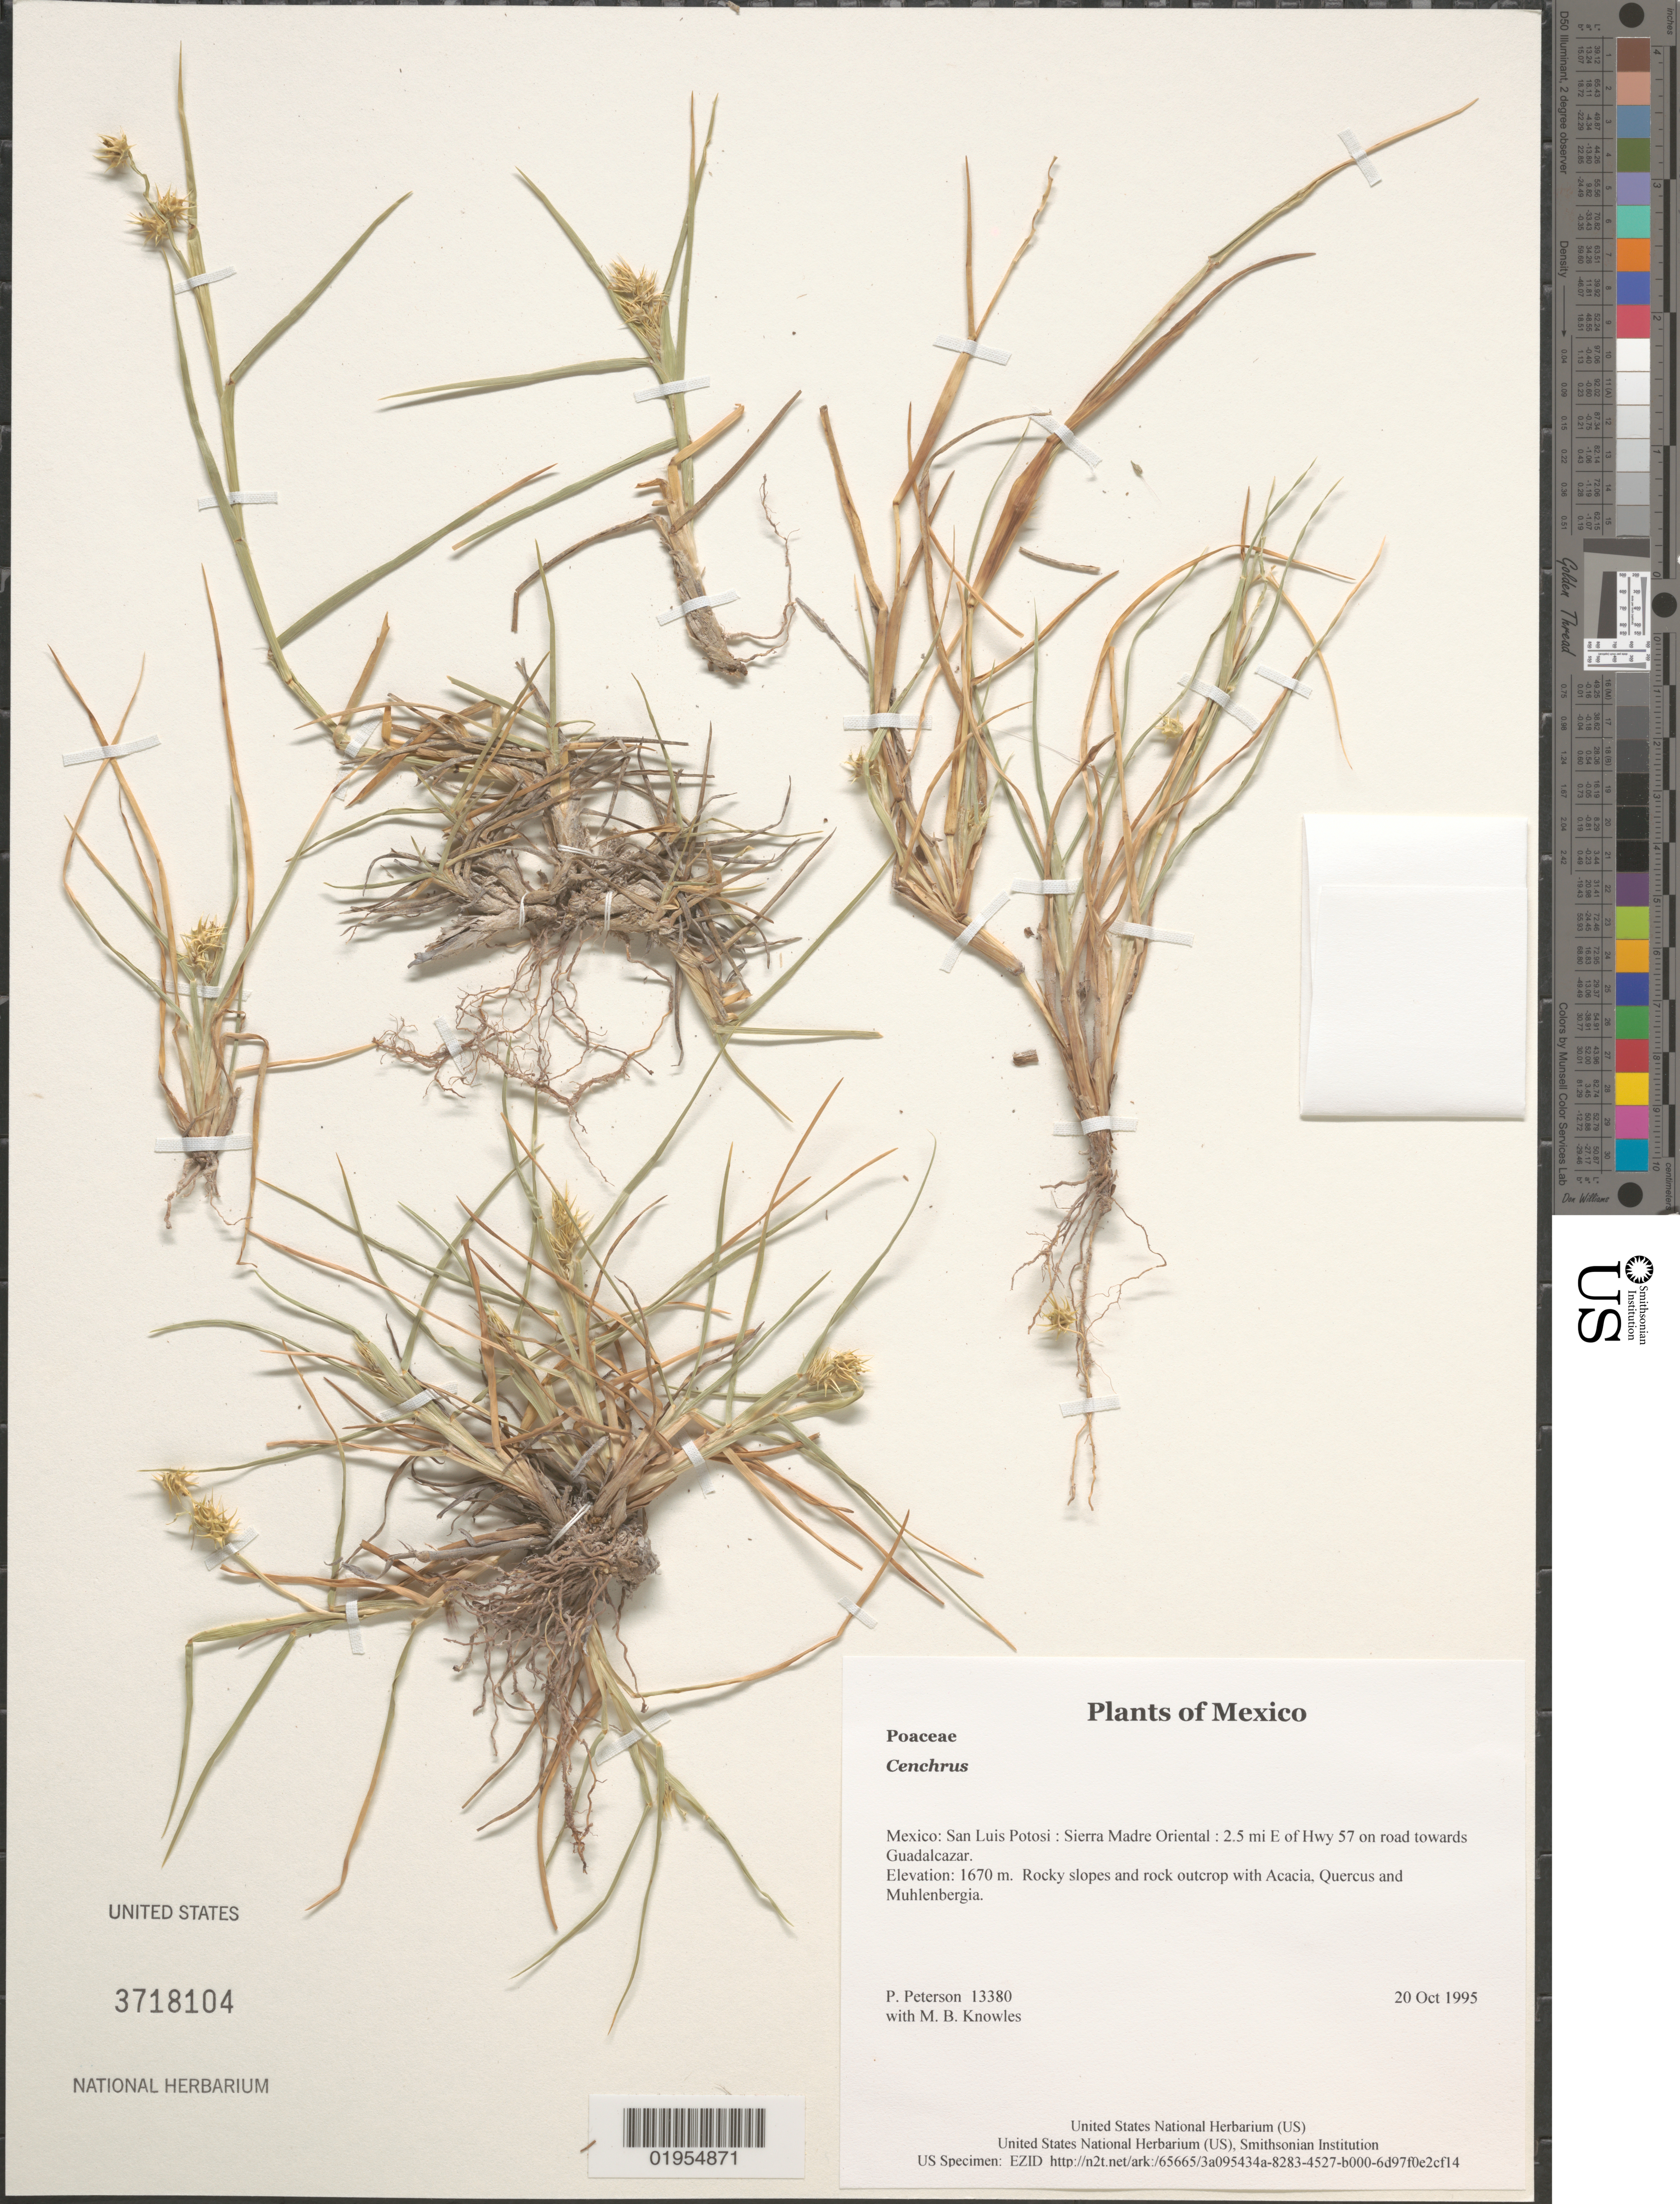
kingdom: Plantae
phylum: Tracheophyta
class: Liliopsida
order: Poales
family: Poaceae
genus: Cenchrus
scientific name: Cenchrus sp.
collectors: P. M. Peterson & M. B. Knowles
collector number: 13380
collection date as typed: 20 Oct 1995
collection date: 1995-10-20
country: Mexico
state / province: San Luis Potosi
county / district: Sierra Madre Oriental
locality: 2.5 mi E of Hwy 57 on road towards Guadalcazar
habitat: Rocky slopes and rock outcrop with Acacia, Quercus and Muhlenbergia.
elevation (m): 1670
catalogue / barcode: US 3718104